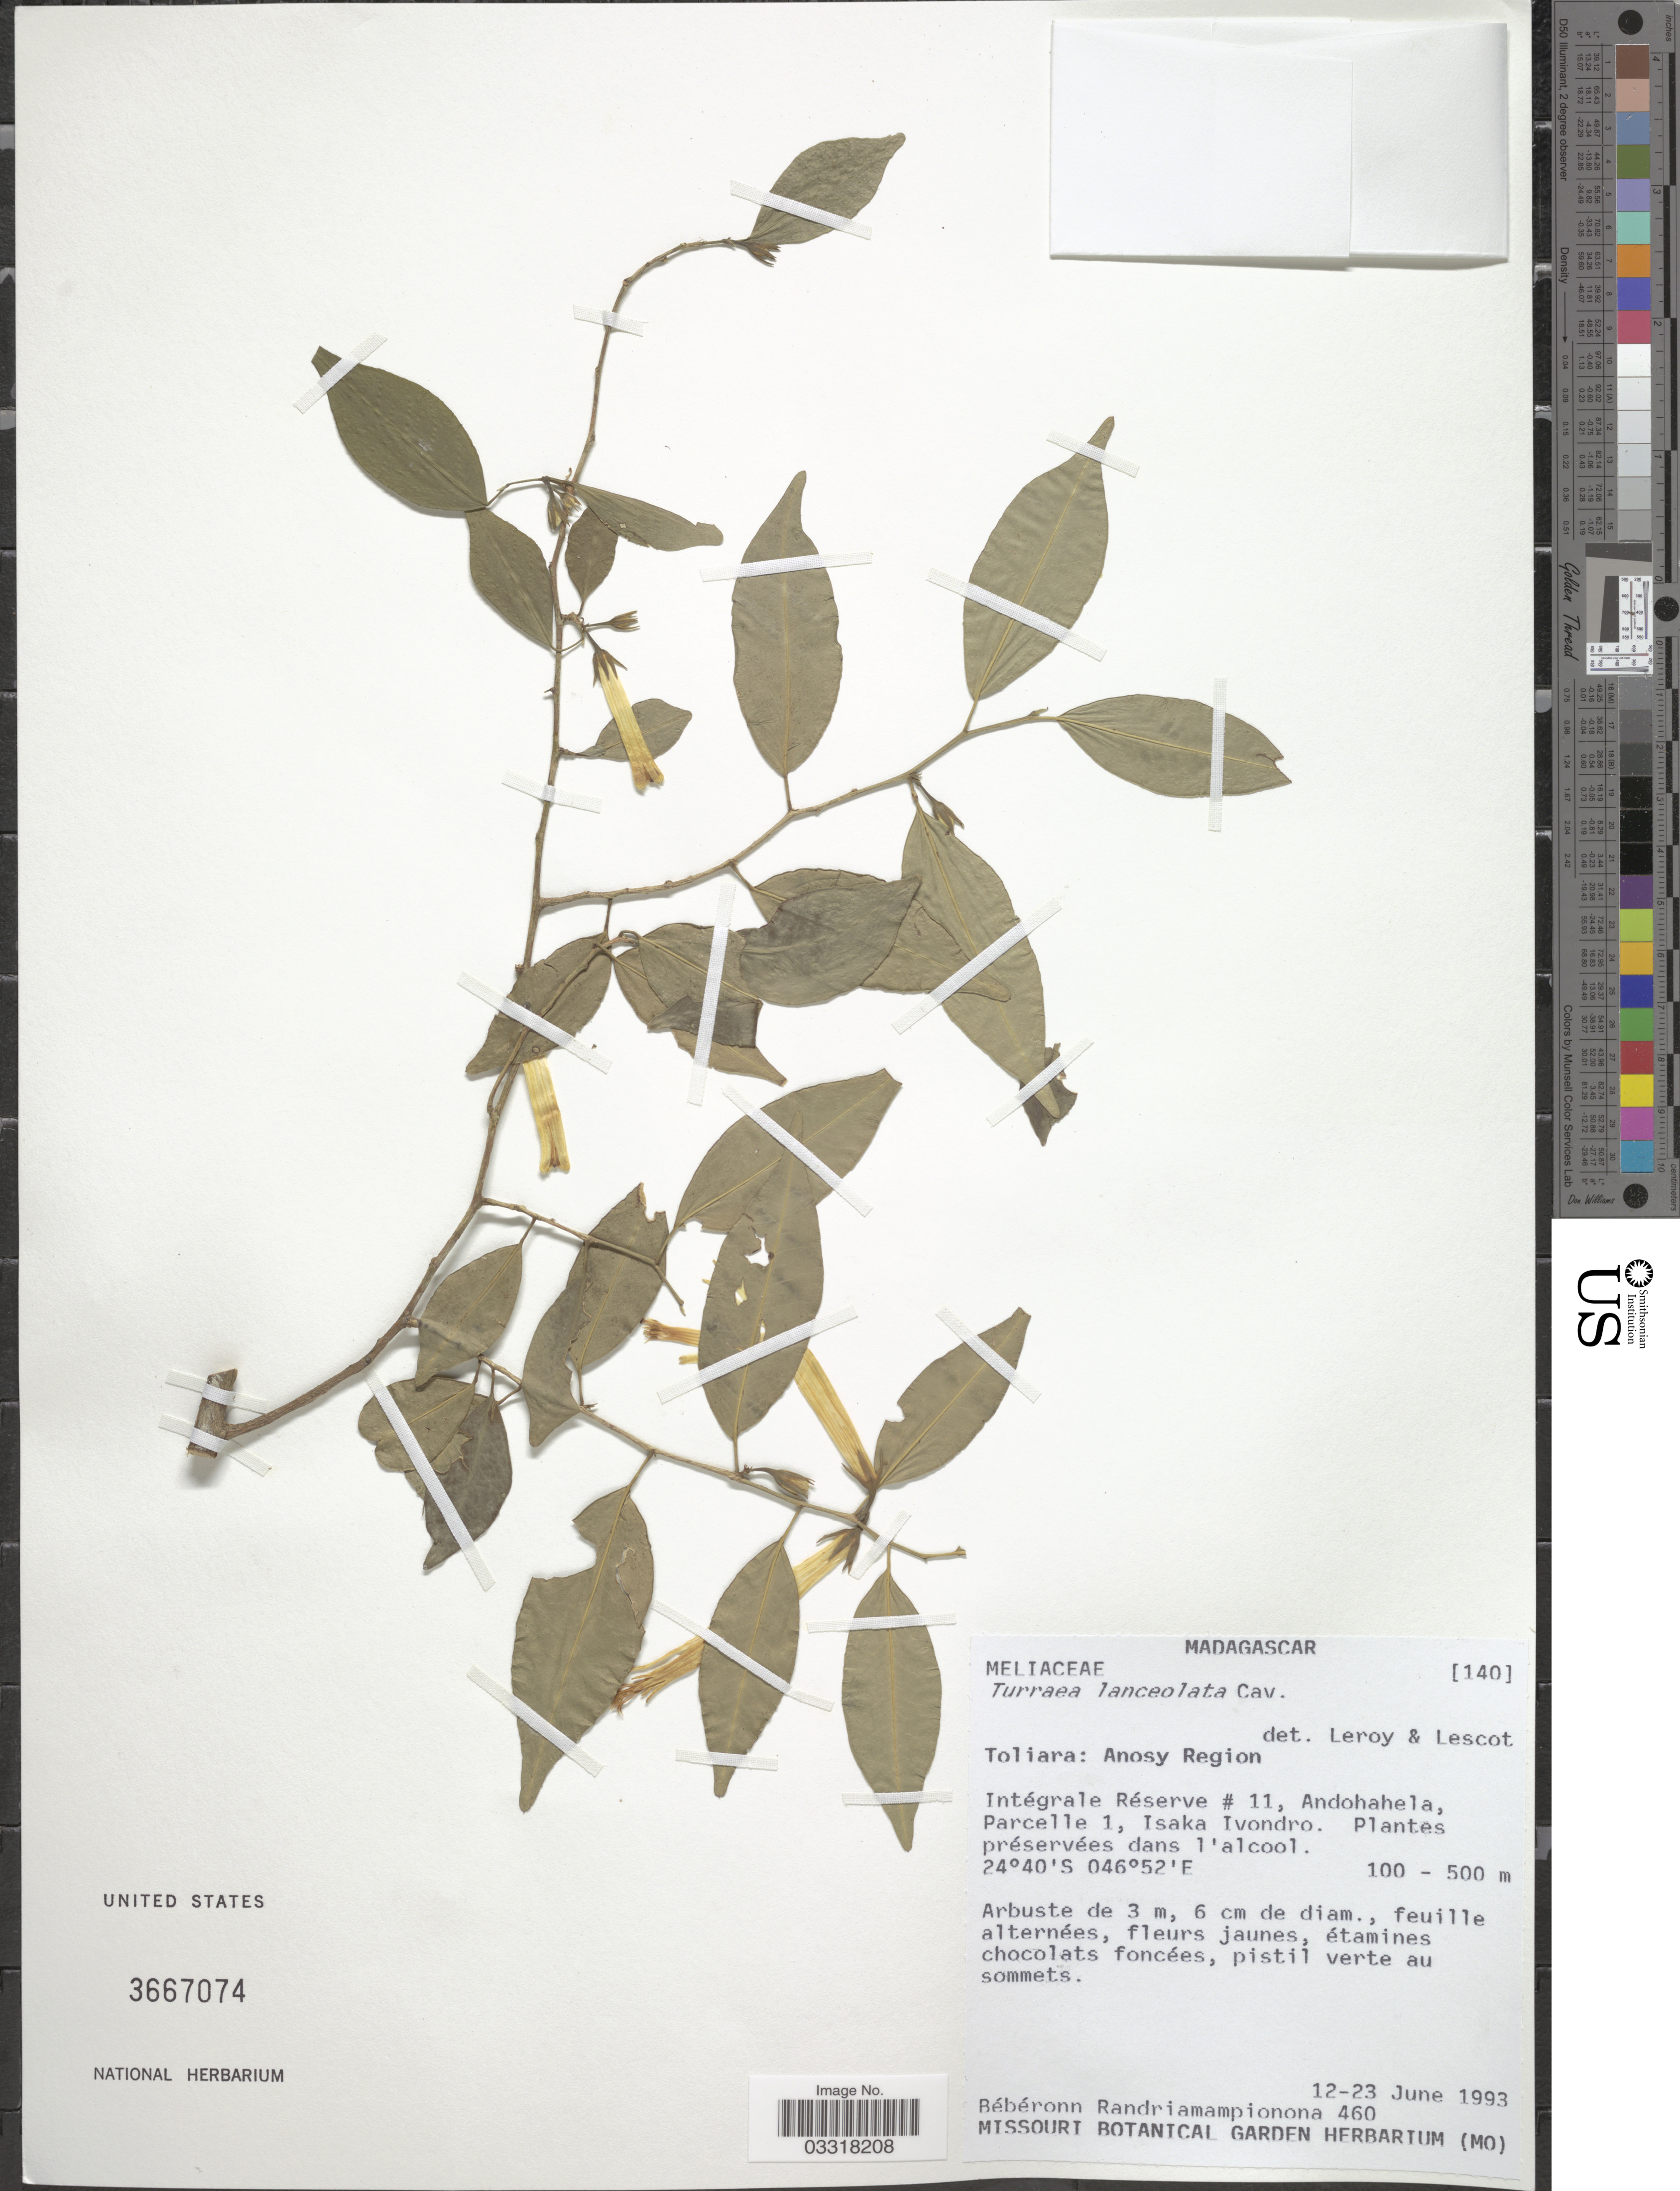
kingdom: Plantae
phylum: Tracheophyta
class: Magnoliopsida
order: Sapindales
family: Meliaceae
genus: Turraea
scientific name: Turraea lanceolata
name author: Cav.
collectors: B. Randriamampionona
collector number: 460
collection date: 1993-06-12/1993-06-23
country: Madagascar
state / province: Anosy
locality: Anosy Region. Itégrale Réserve #11, Andohahela, Parcelle 1, Isaka Ivondro.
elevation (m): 100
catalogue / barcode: US 3667074